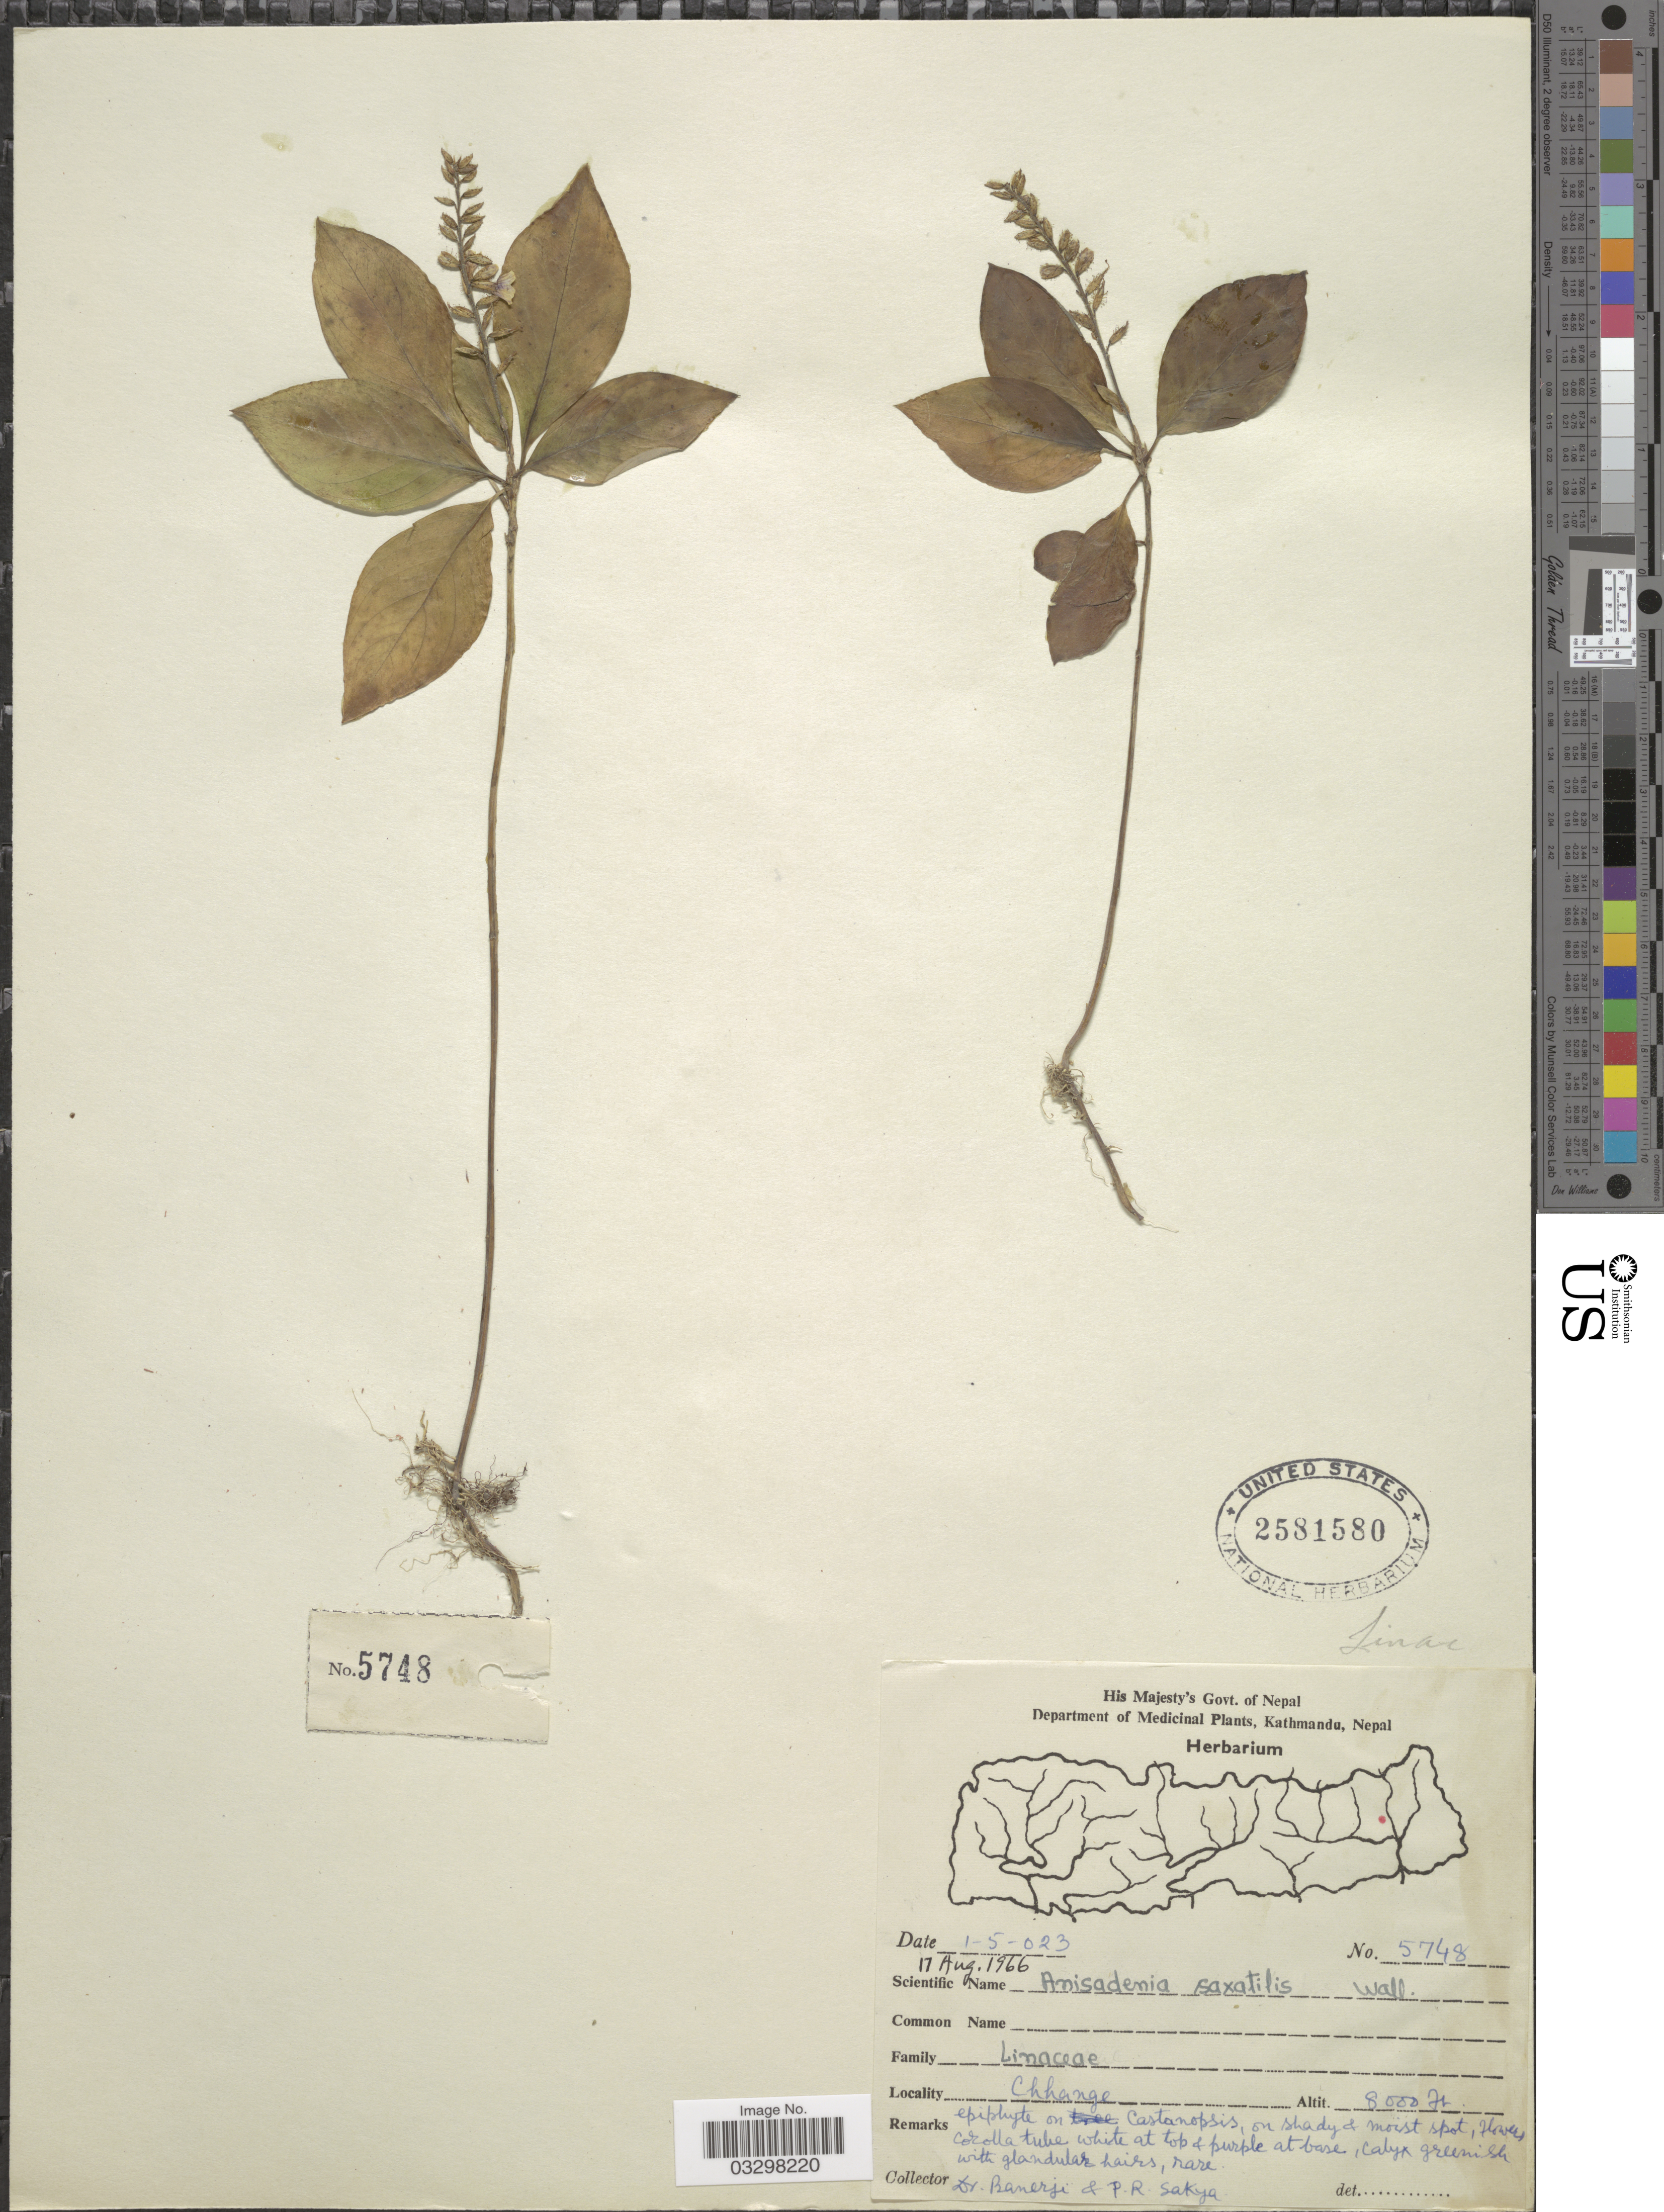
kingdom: Plantae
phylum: Tracheophyta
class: Magnoliopsida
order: Malpighiales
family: Linaceae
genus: Anisadenia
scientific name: Anisadenia saxatilis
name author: Wall. ex Meissn.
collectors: -. Banerji & P. Sakya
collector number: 5748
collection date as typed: Transcribed d/m/y: 1/5/23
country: Nepal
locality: Chhange.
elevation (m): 2438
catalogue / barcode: US 2581580